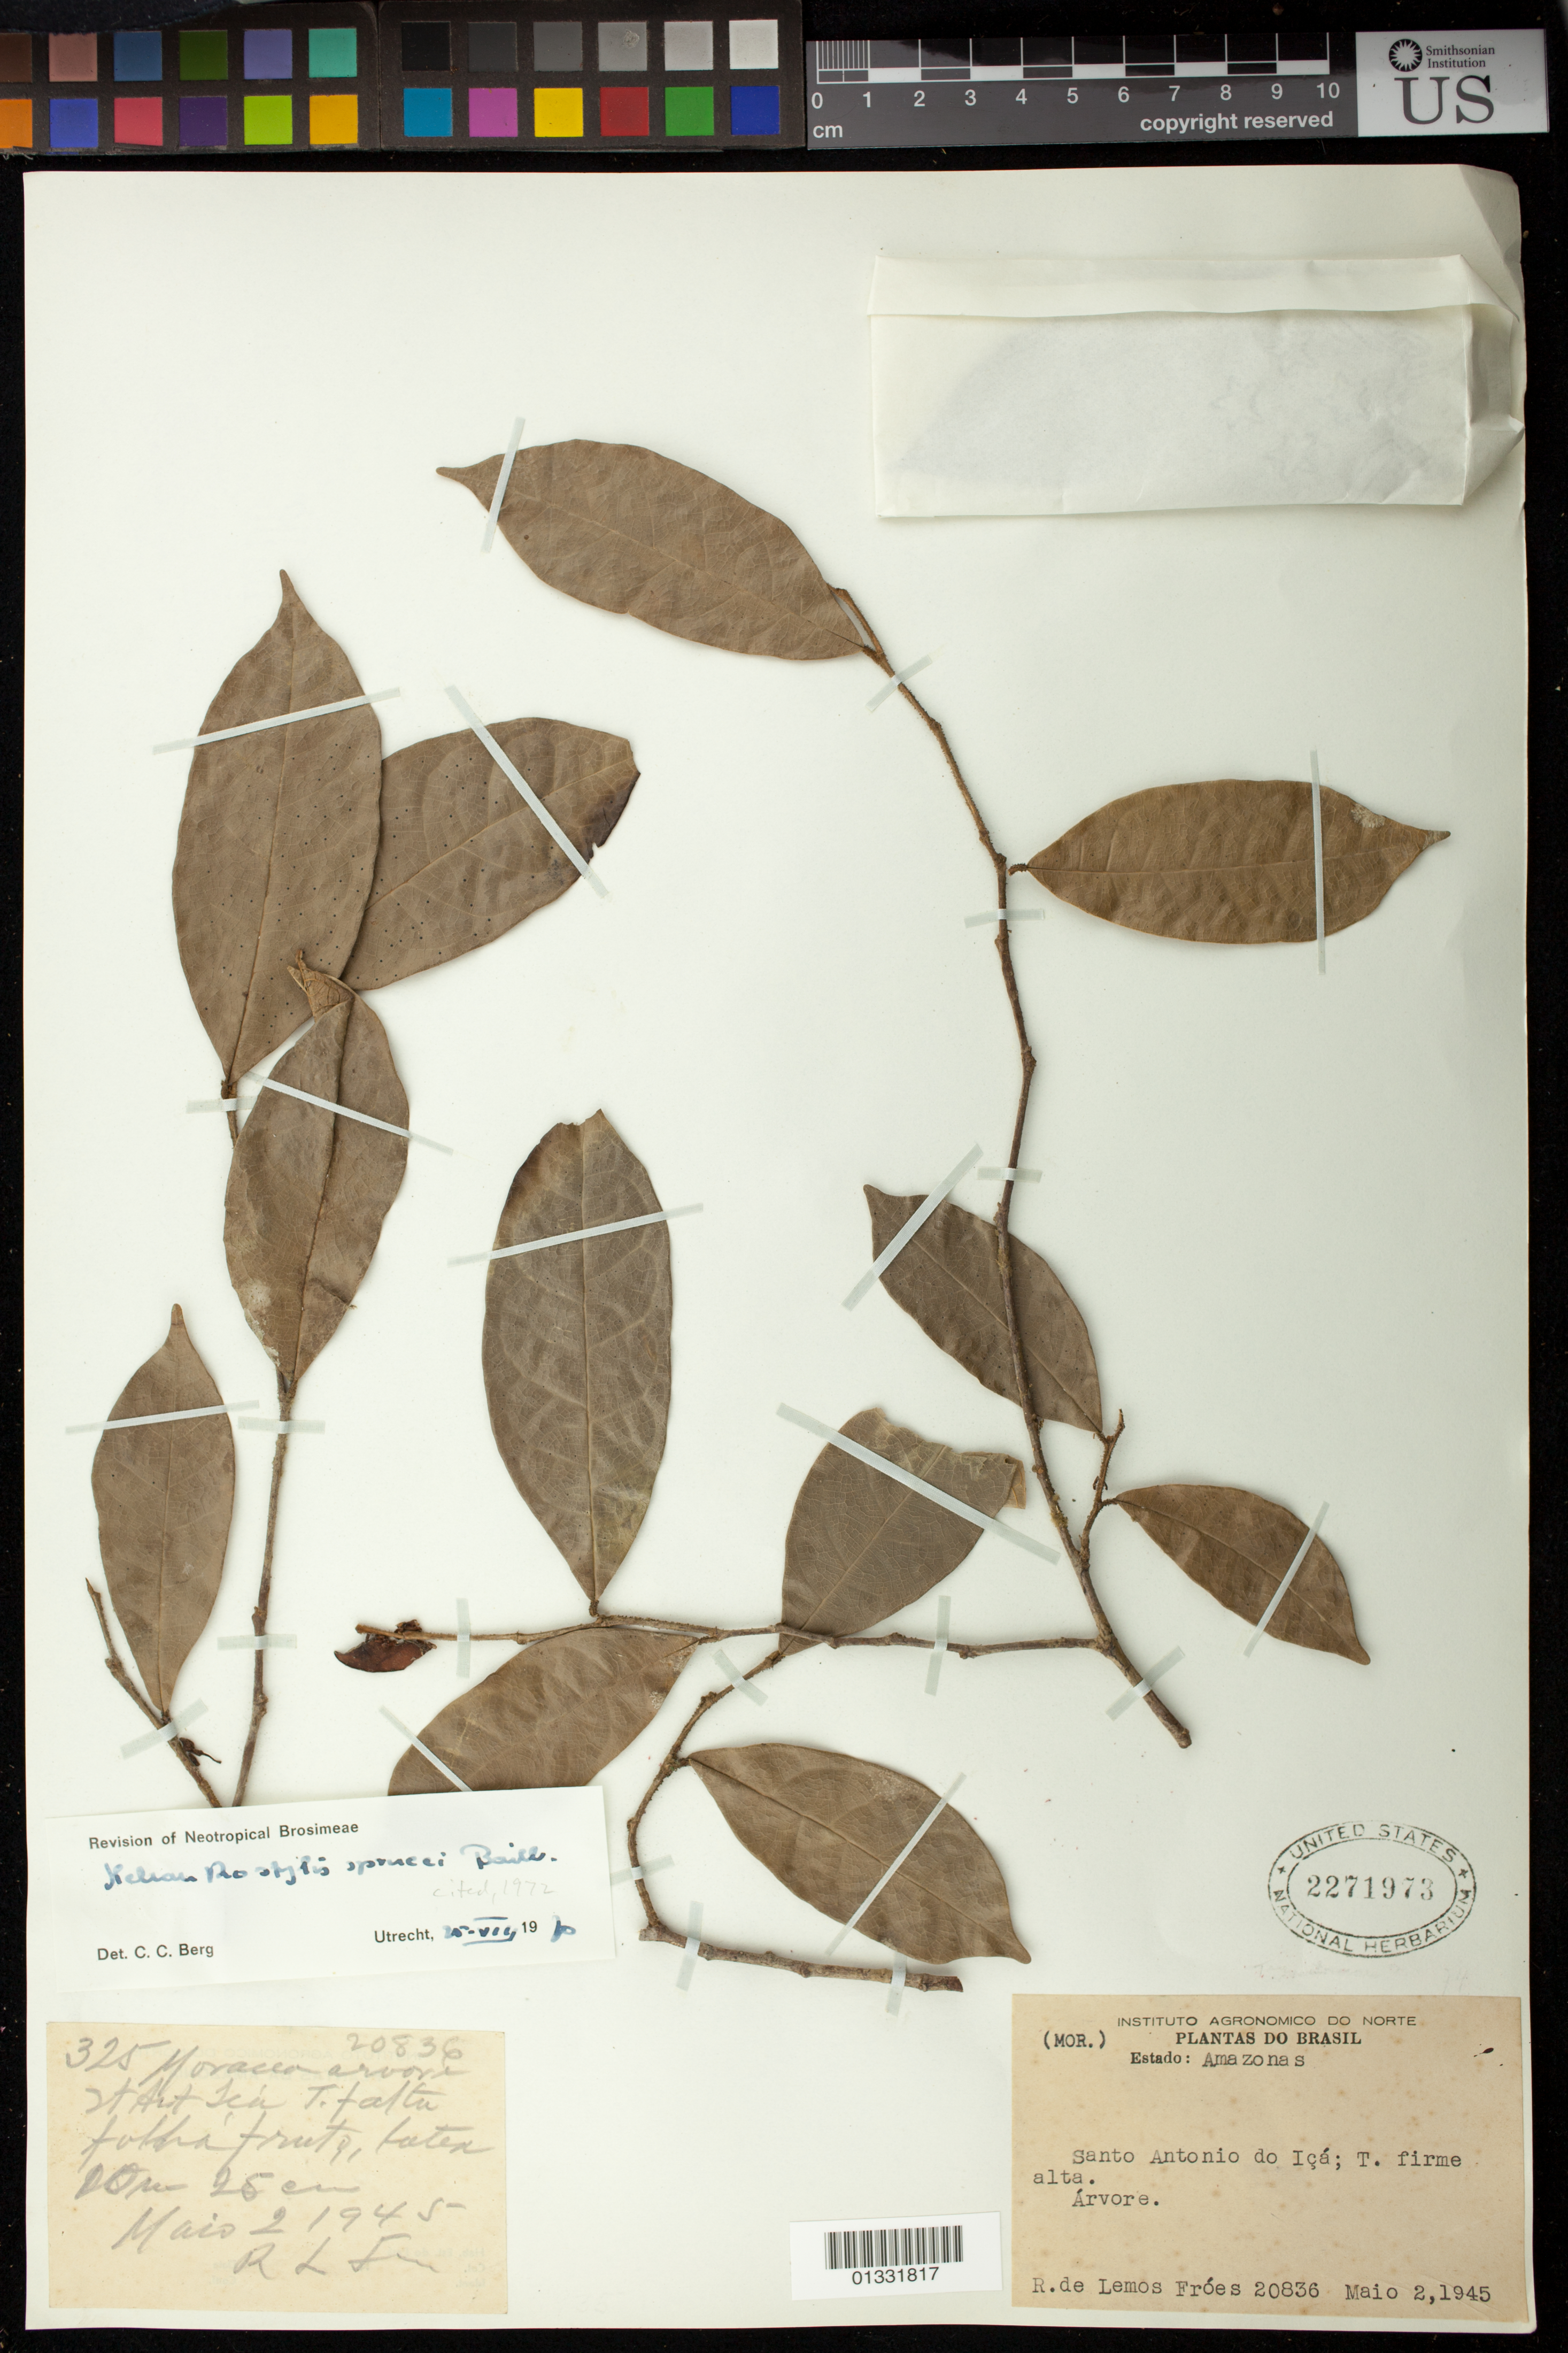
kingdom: Plantae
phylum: Tracheophyta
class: Magnoliopsida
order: Rosales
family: Moraceae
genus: Brosimum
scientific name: Brosimum sprucei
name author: (Baill.) E. M. Gardner & Zerega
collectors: R. L. Fróes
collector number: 20836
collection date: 1945-05-02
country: Brazil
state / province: Amazonas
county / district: Santo Antônio do Içá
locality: Santo Antonio do Içá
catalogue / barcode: US 2271973